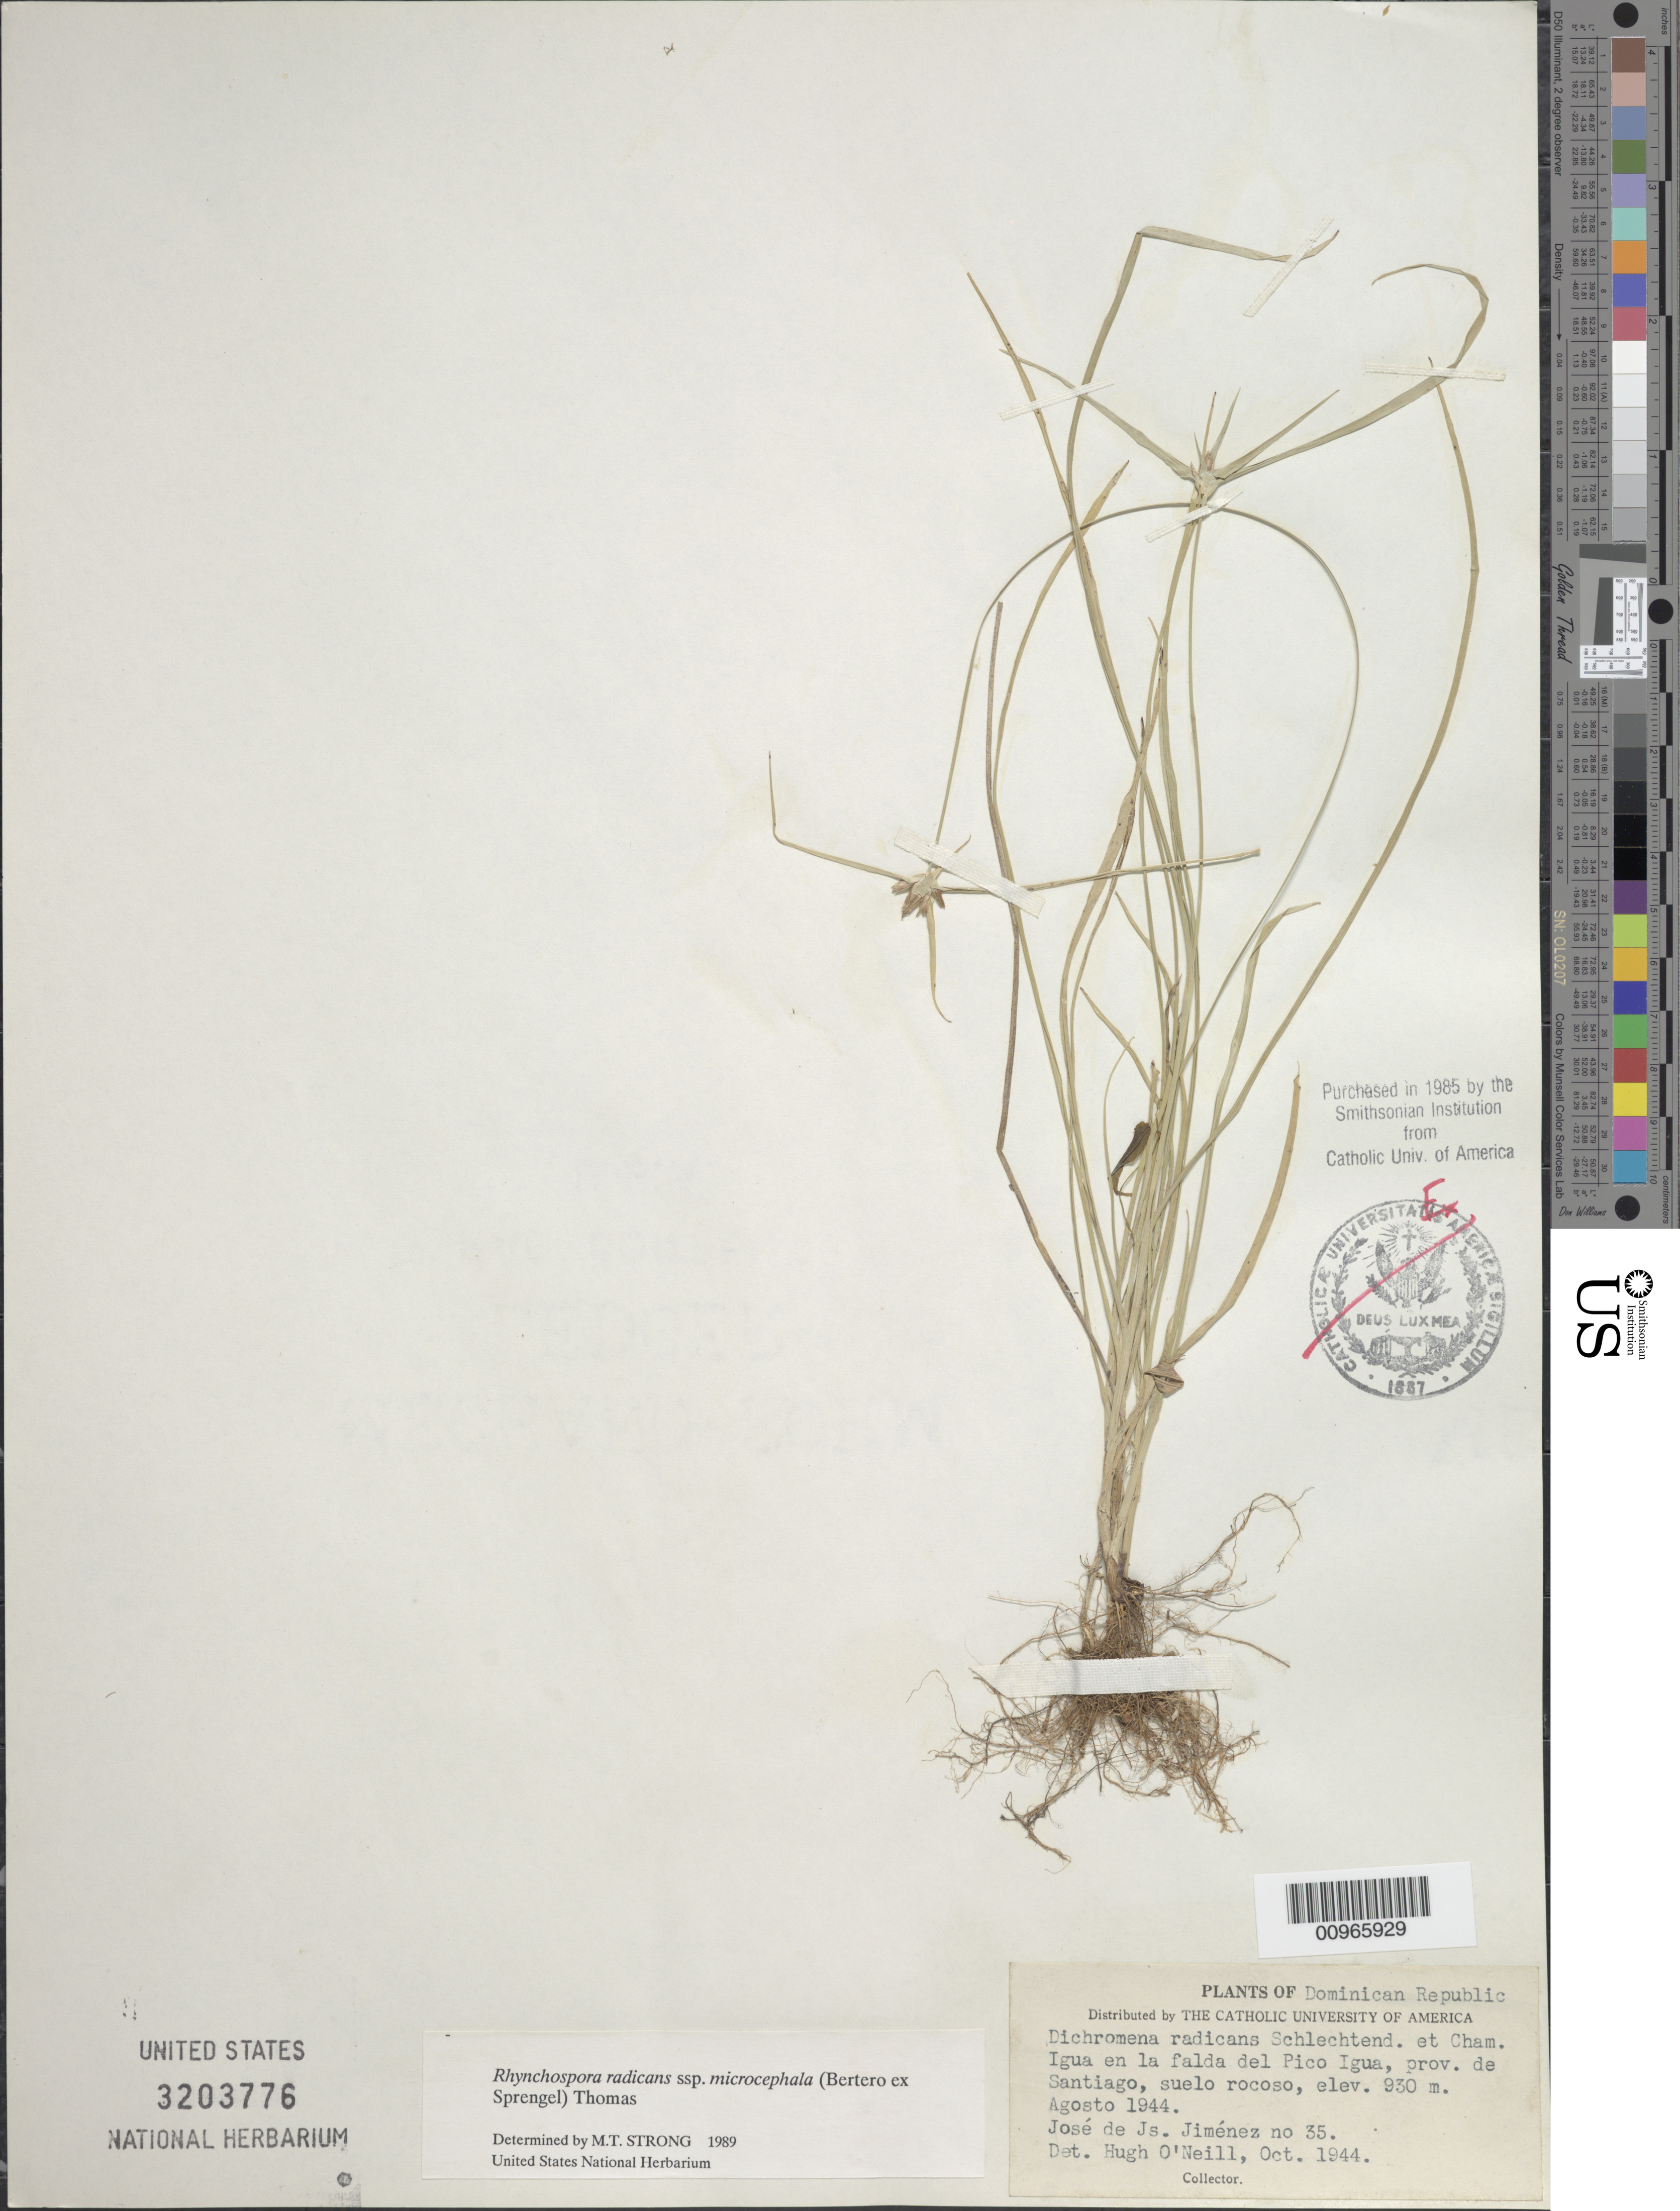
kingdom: Plantae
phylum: Tracheophyta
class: Liliopsida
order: Poales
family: Cyperaceae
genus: Rhynchospora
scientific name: Rhynchospora radicans subsp. microcephala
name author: (Bertero ex Spreng.) W.W. Thomas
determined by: Thomas, W. W., (NY), New York Botanical Garden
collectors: J. J. Jiménez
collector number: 35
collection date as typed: Aug 1944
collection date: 1944-08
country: Dominican Republic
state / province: Santiago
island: Hispaniola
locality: Igua en la falda del Pico Igua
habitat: Suelo rocoso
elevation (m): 930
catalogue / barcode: US 3203776